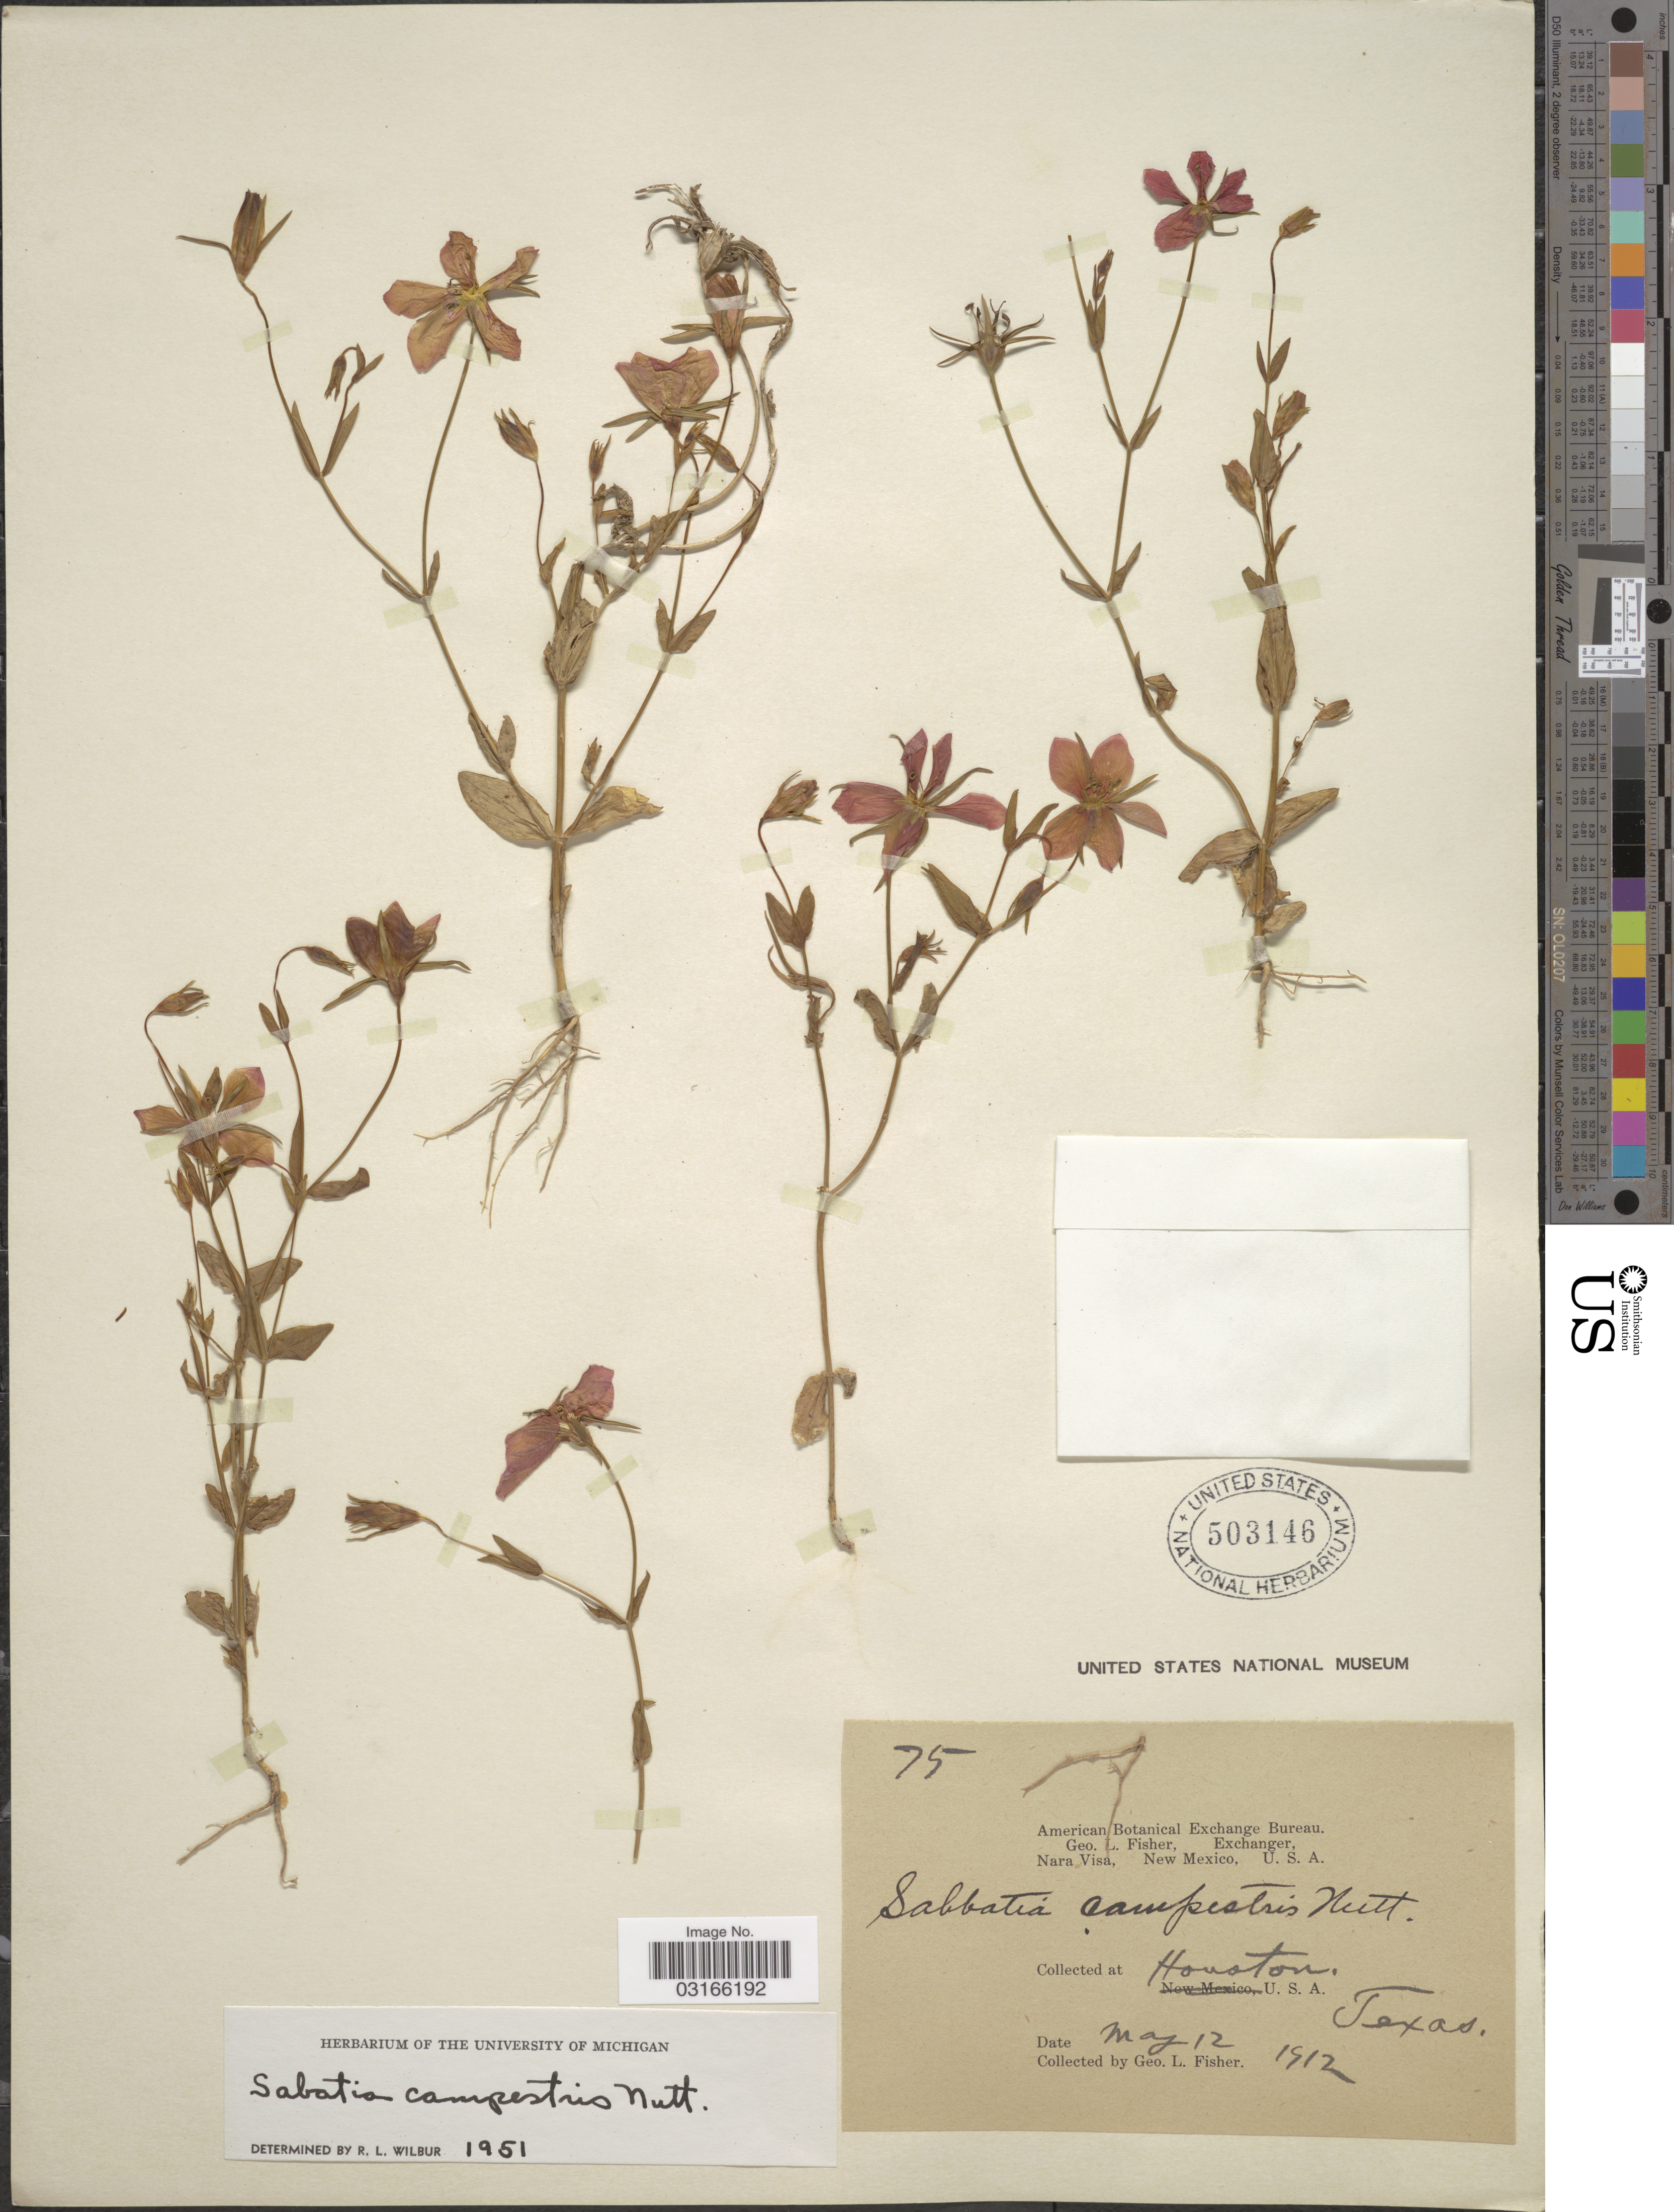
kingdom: Plantae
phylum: Tracheophyta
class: Magnoliopsida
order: Gentianales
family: Gentianaceae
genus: Sabatia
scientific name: Sabatia campestris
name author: Nutt.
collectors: G. L. Fisher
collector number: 75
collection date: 1912-05-12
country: United States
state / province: Texas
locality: Houston.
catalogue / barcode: US 503146